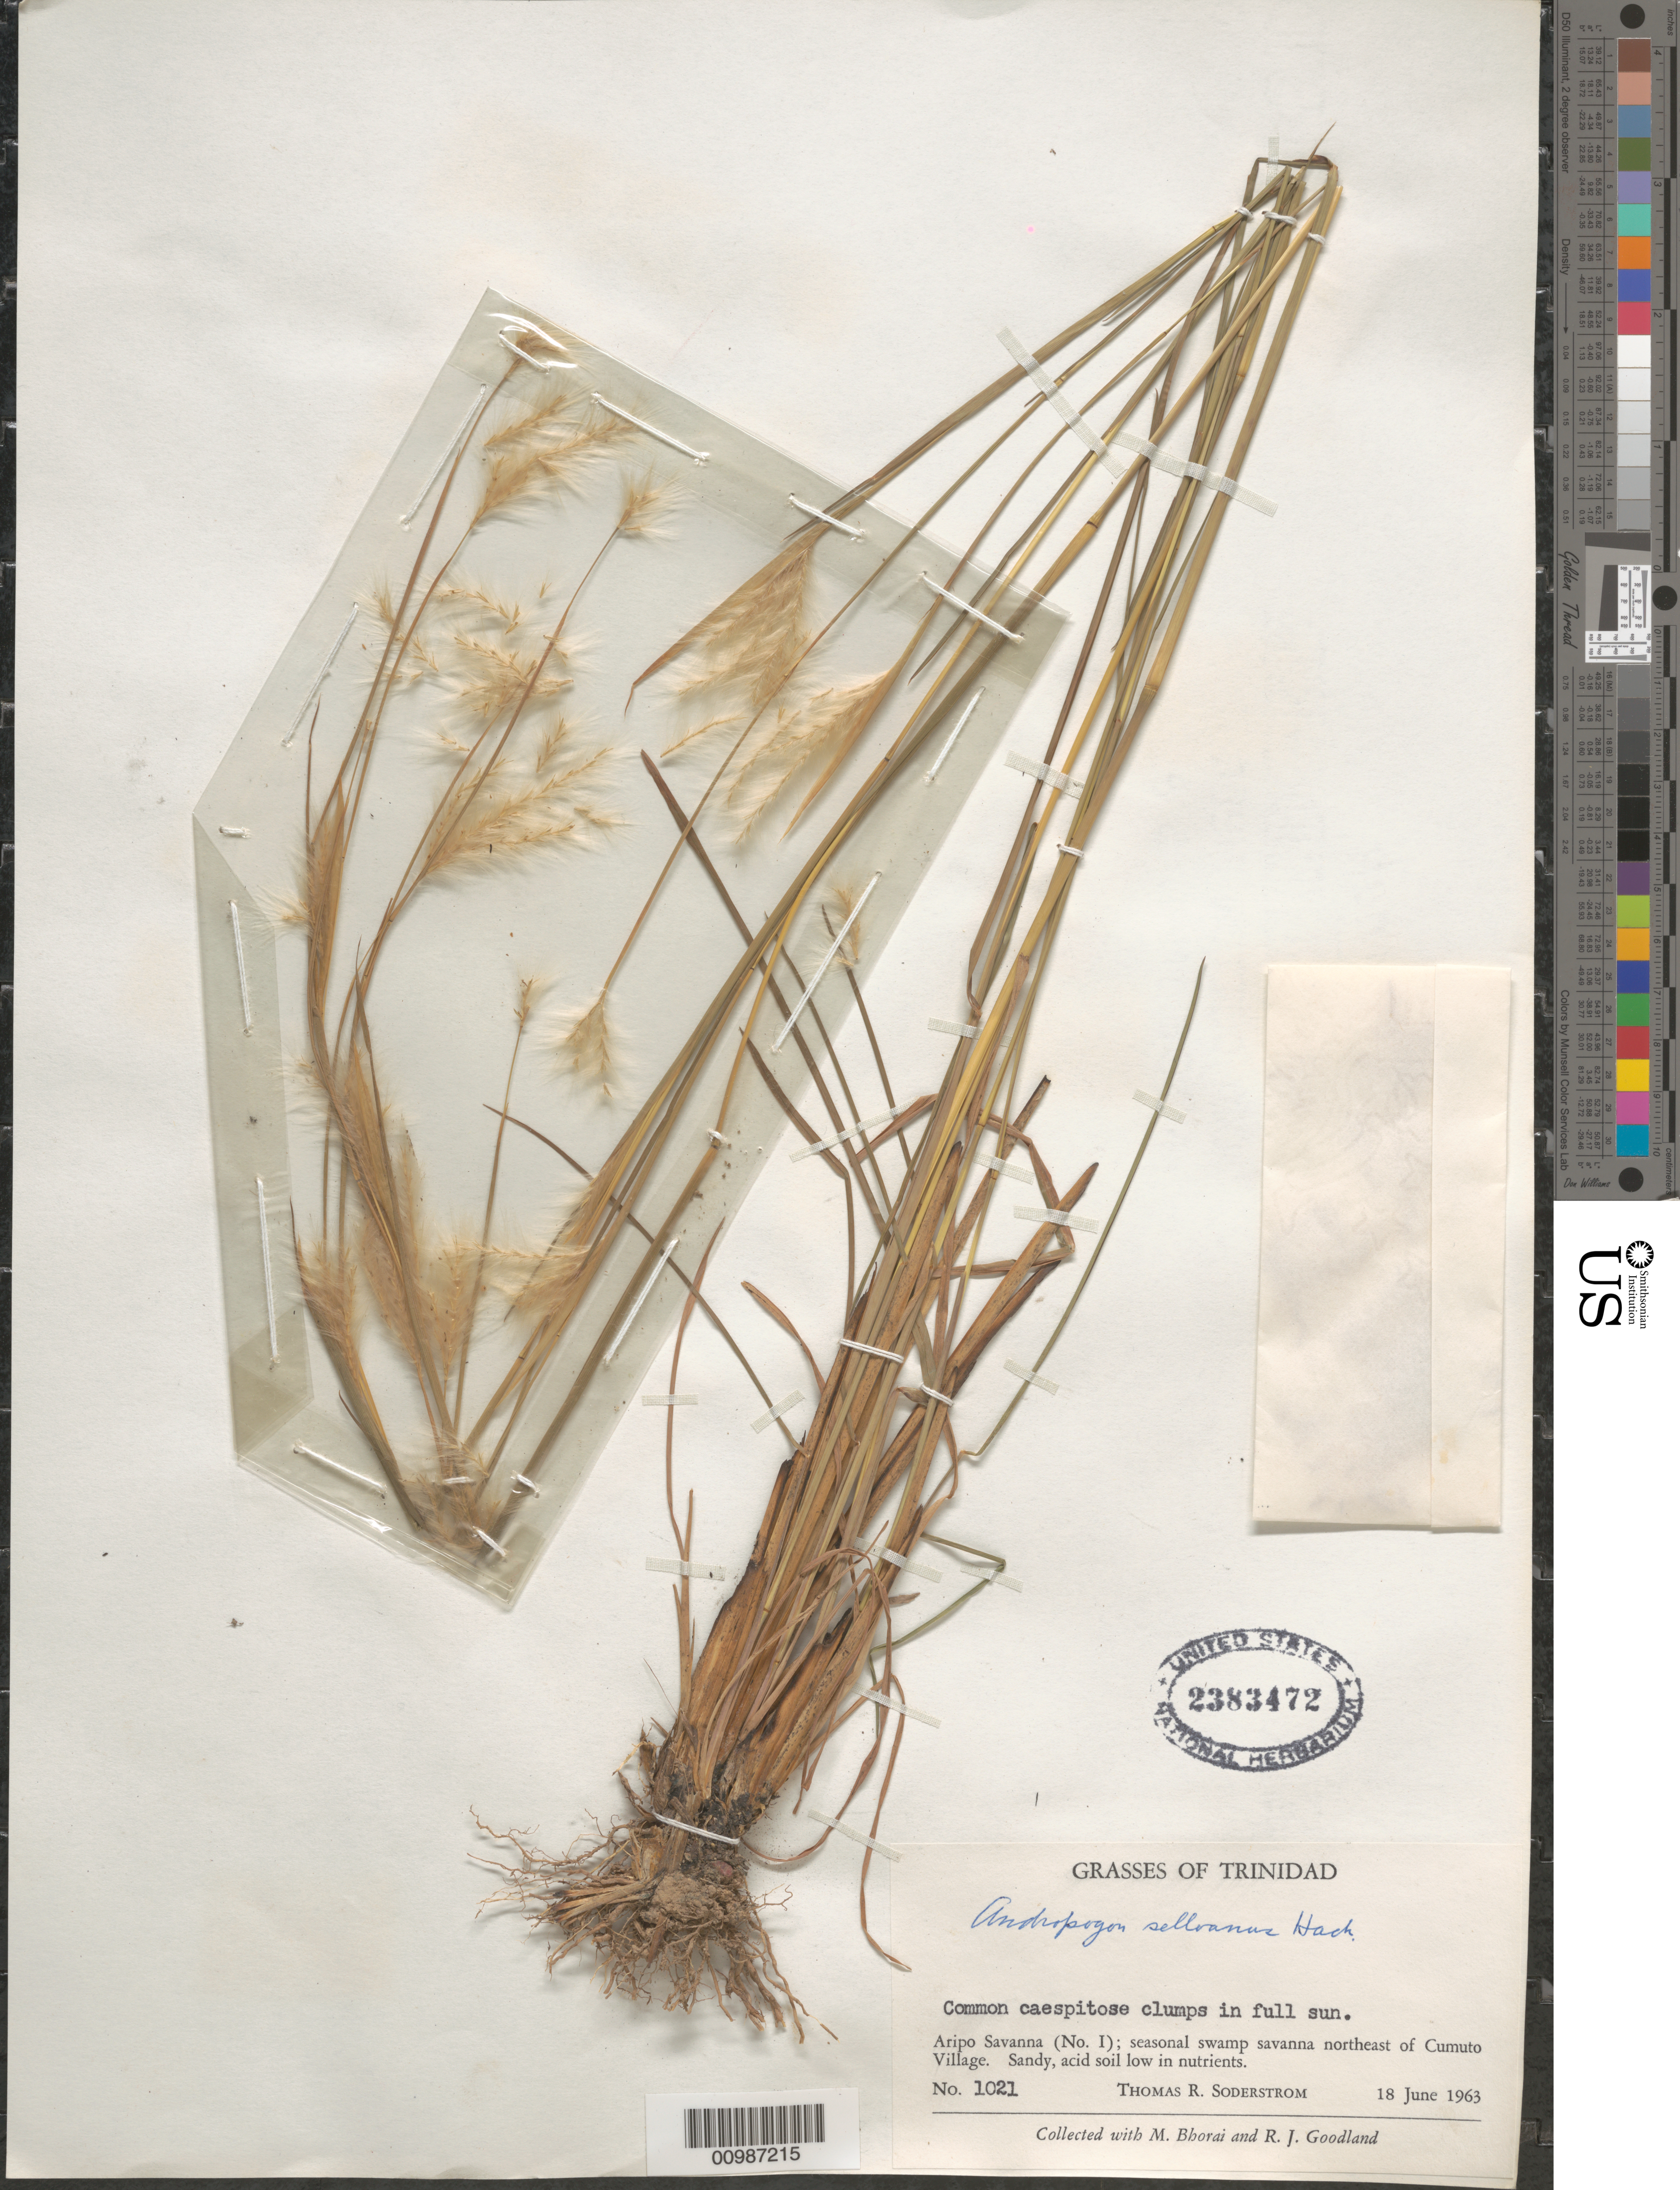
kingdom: Plantae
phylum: Tracheophyta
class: Liliopsida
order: Poales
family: Poaceae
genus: Andropogon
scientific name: Andropogon selloanus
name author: (Hack.) Hack.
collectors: T. R. Soderstrom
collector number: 1021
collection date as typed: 18 Jun 1963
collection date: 1963-06-18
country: Trinidad and Tobago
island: Trinidad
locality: Aripo Savanna; Northeast of Cumuto Village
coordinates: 0 N, 0 E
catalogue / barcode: US 2383472